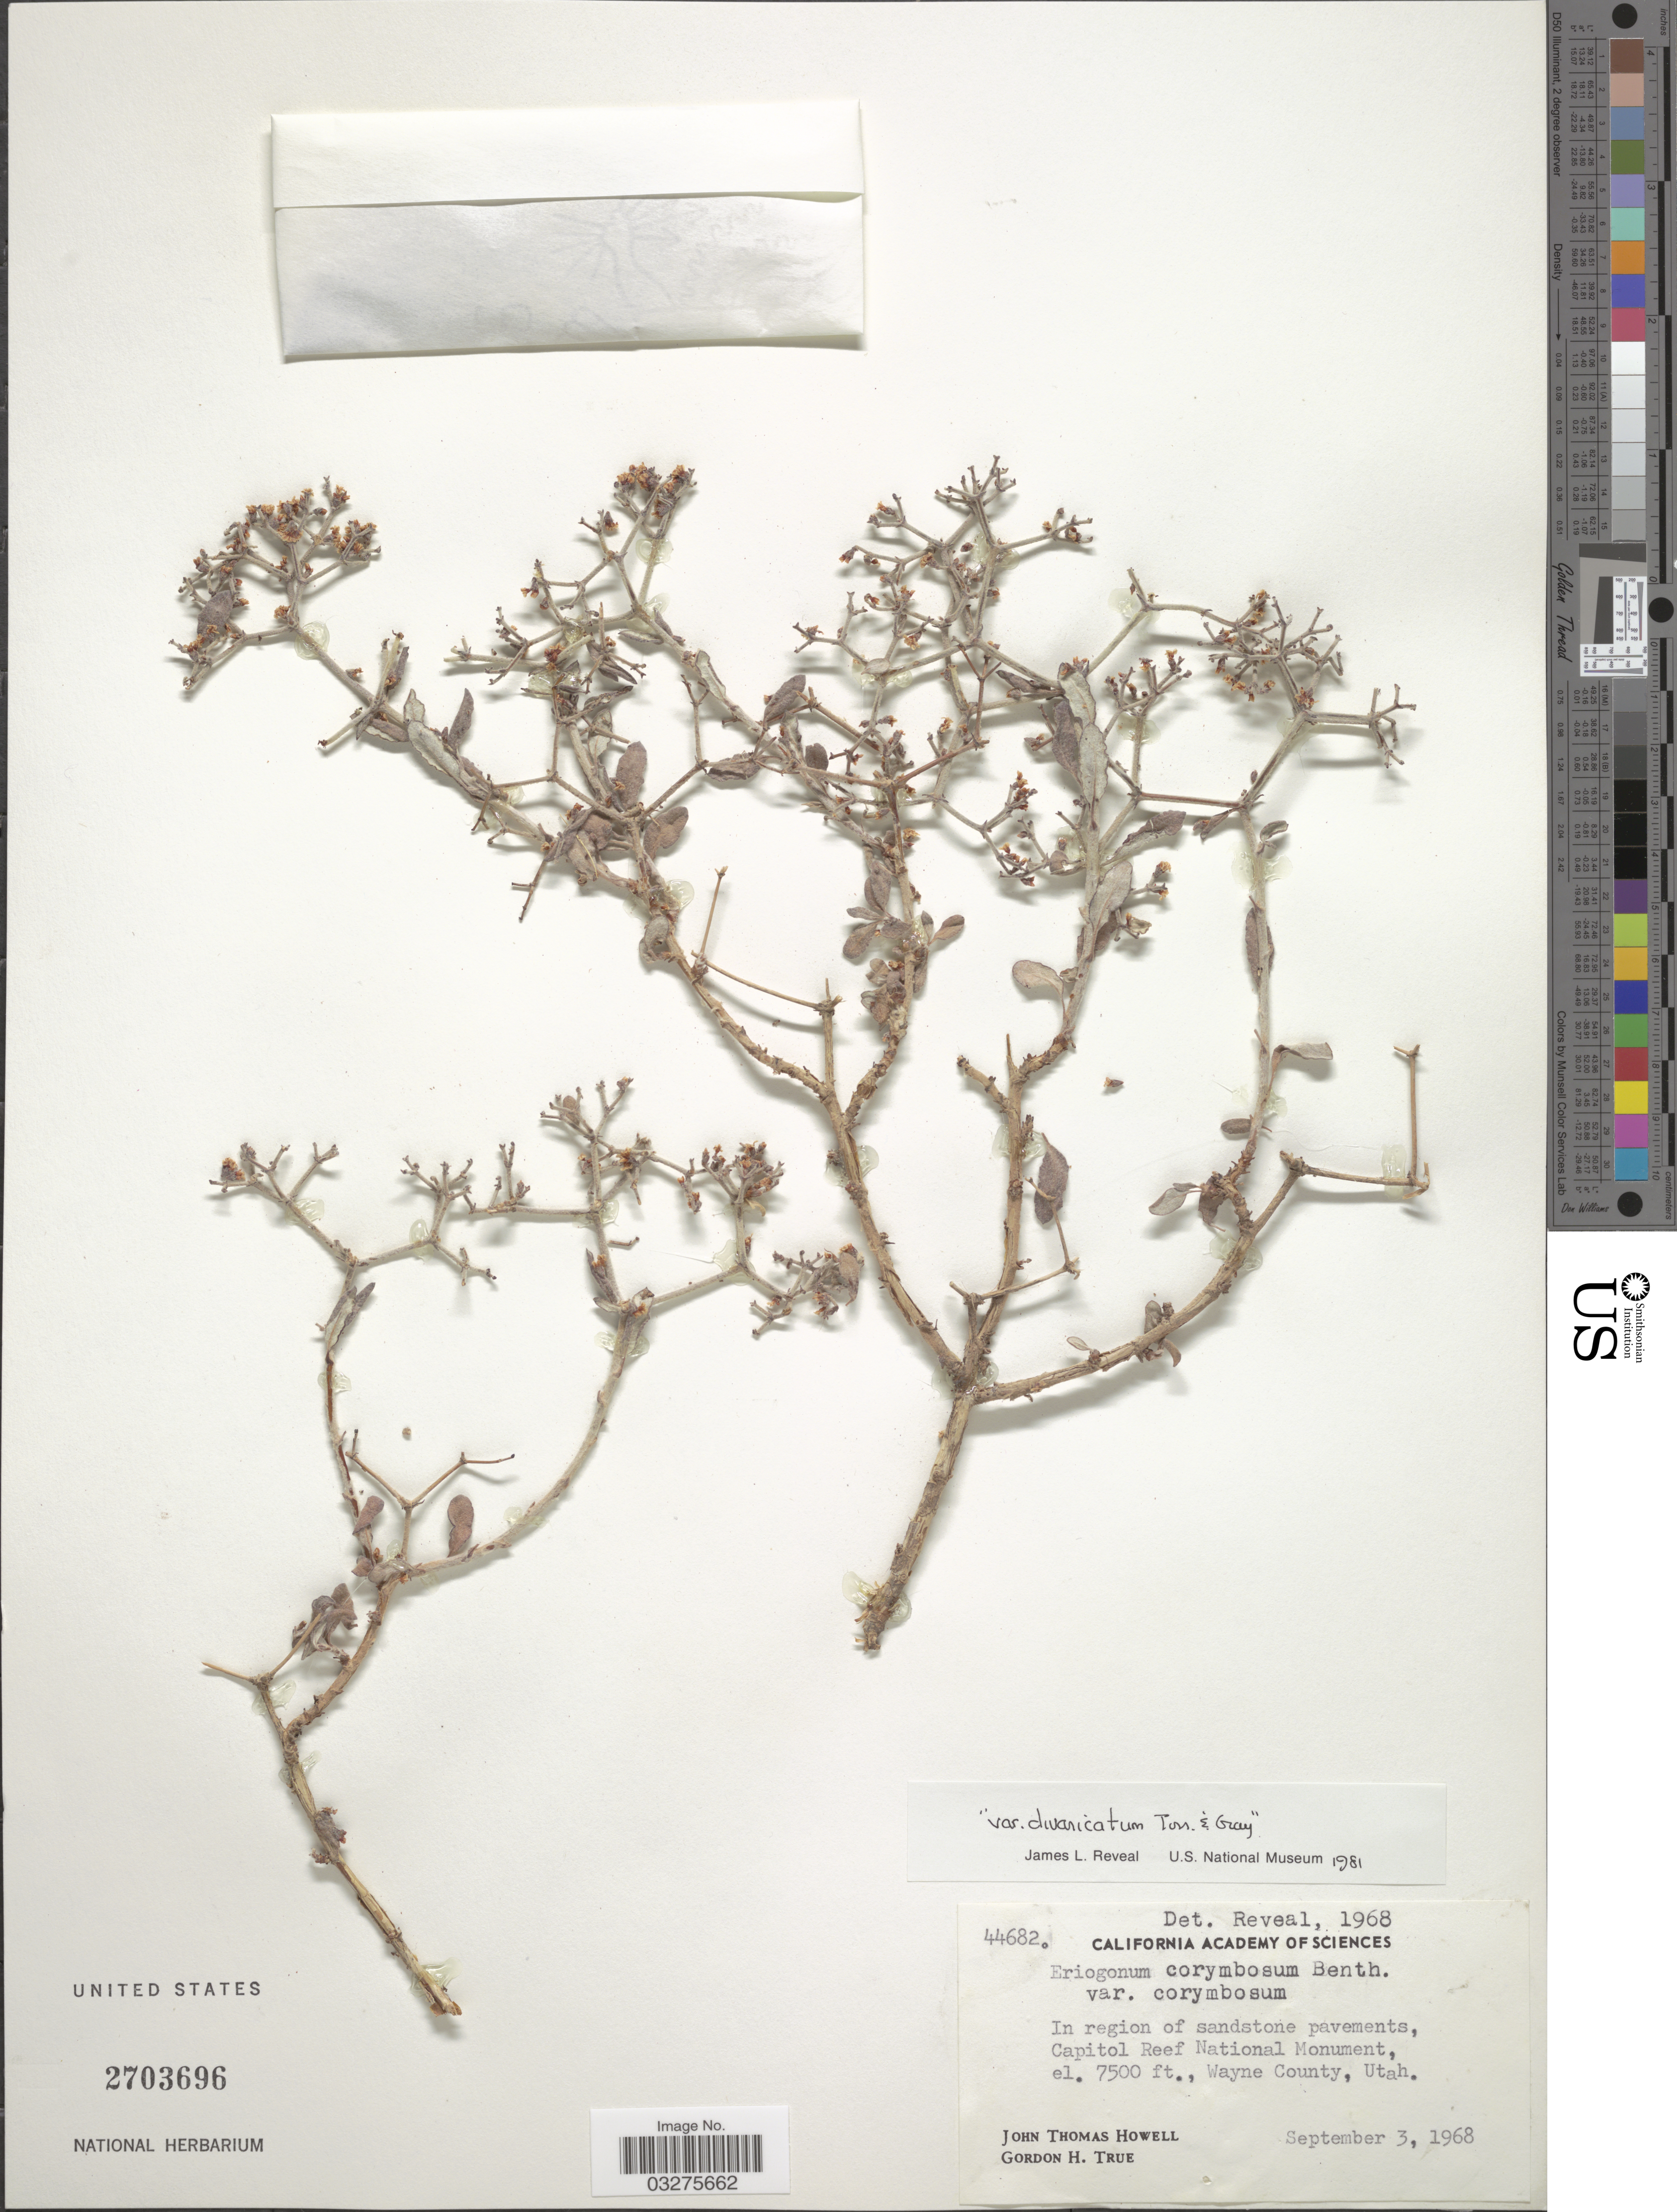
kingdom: Plantae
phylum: Tracheophyta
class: Magnoliopsida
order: Caryophyllales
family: Polygonaceae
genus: Eriogonum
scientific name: Eriogonum corymbosum var. corymbosum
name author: Benth.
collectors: J. T. Howell & G. H. True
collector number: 44682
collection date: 1968-09-03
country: United States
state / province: Utah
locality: Capitol Reef National Monument, Wayne County.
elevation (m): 2286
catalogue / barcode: US 2703696